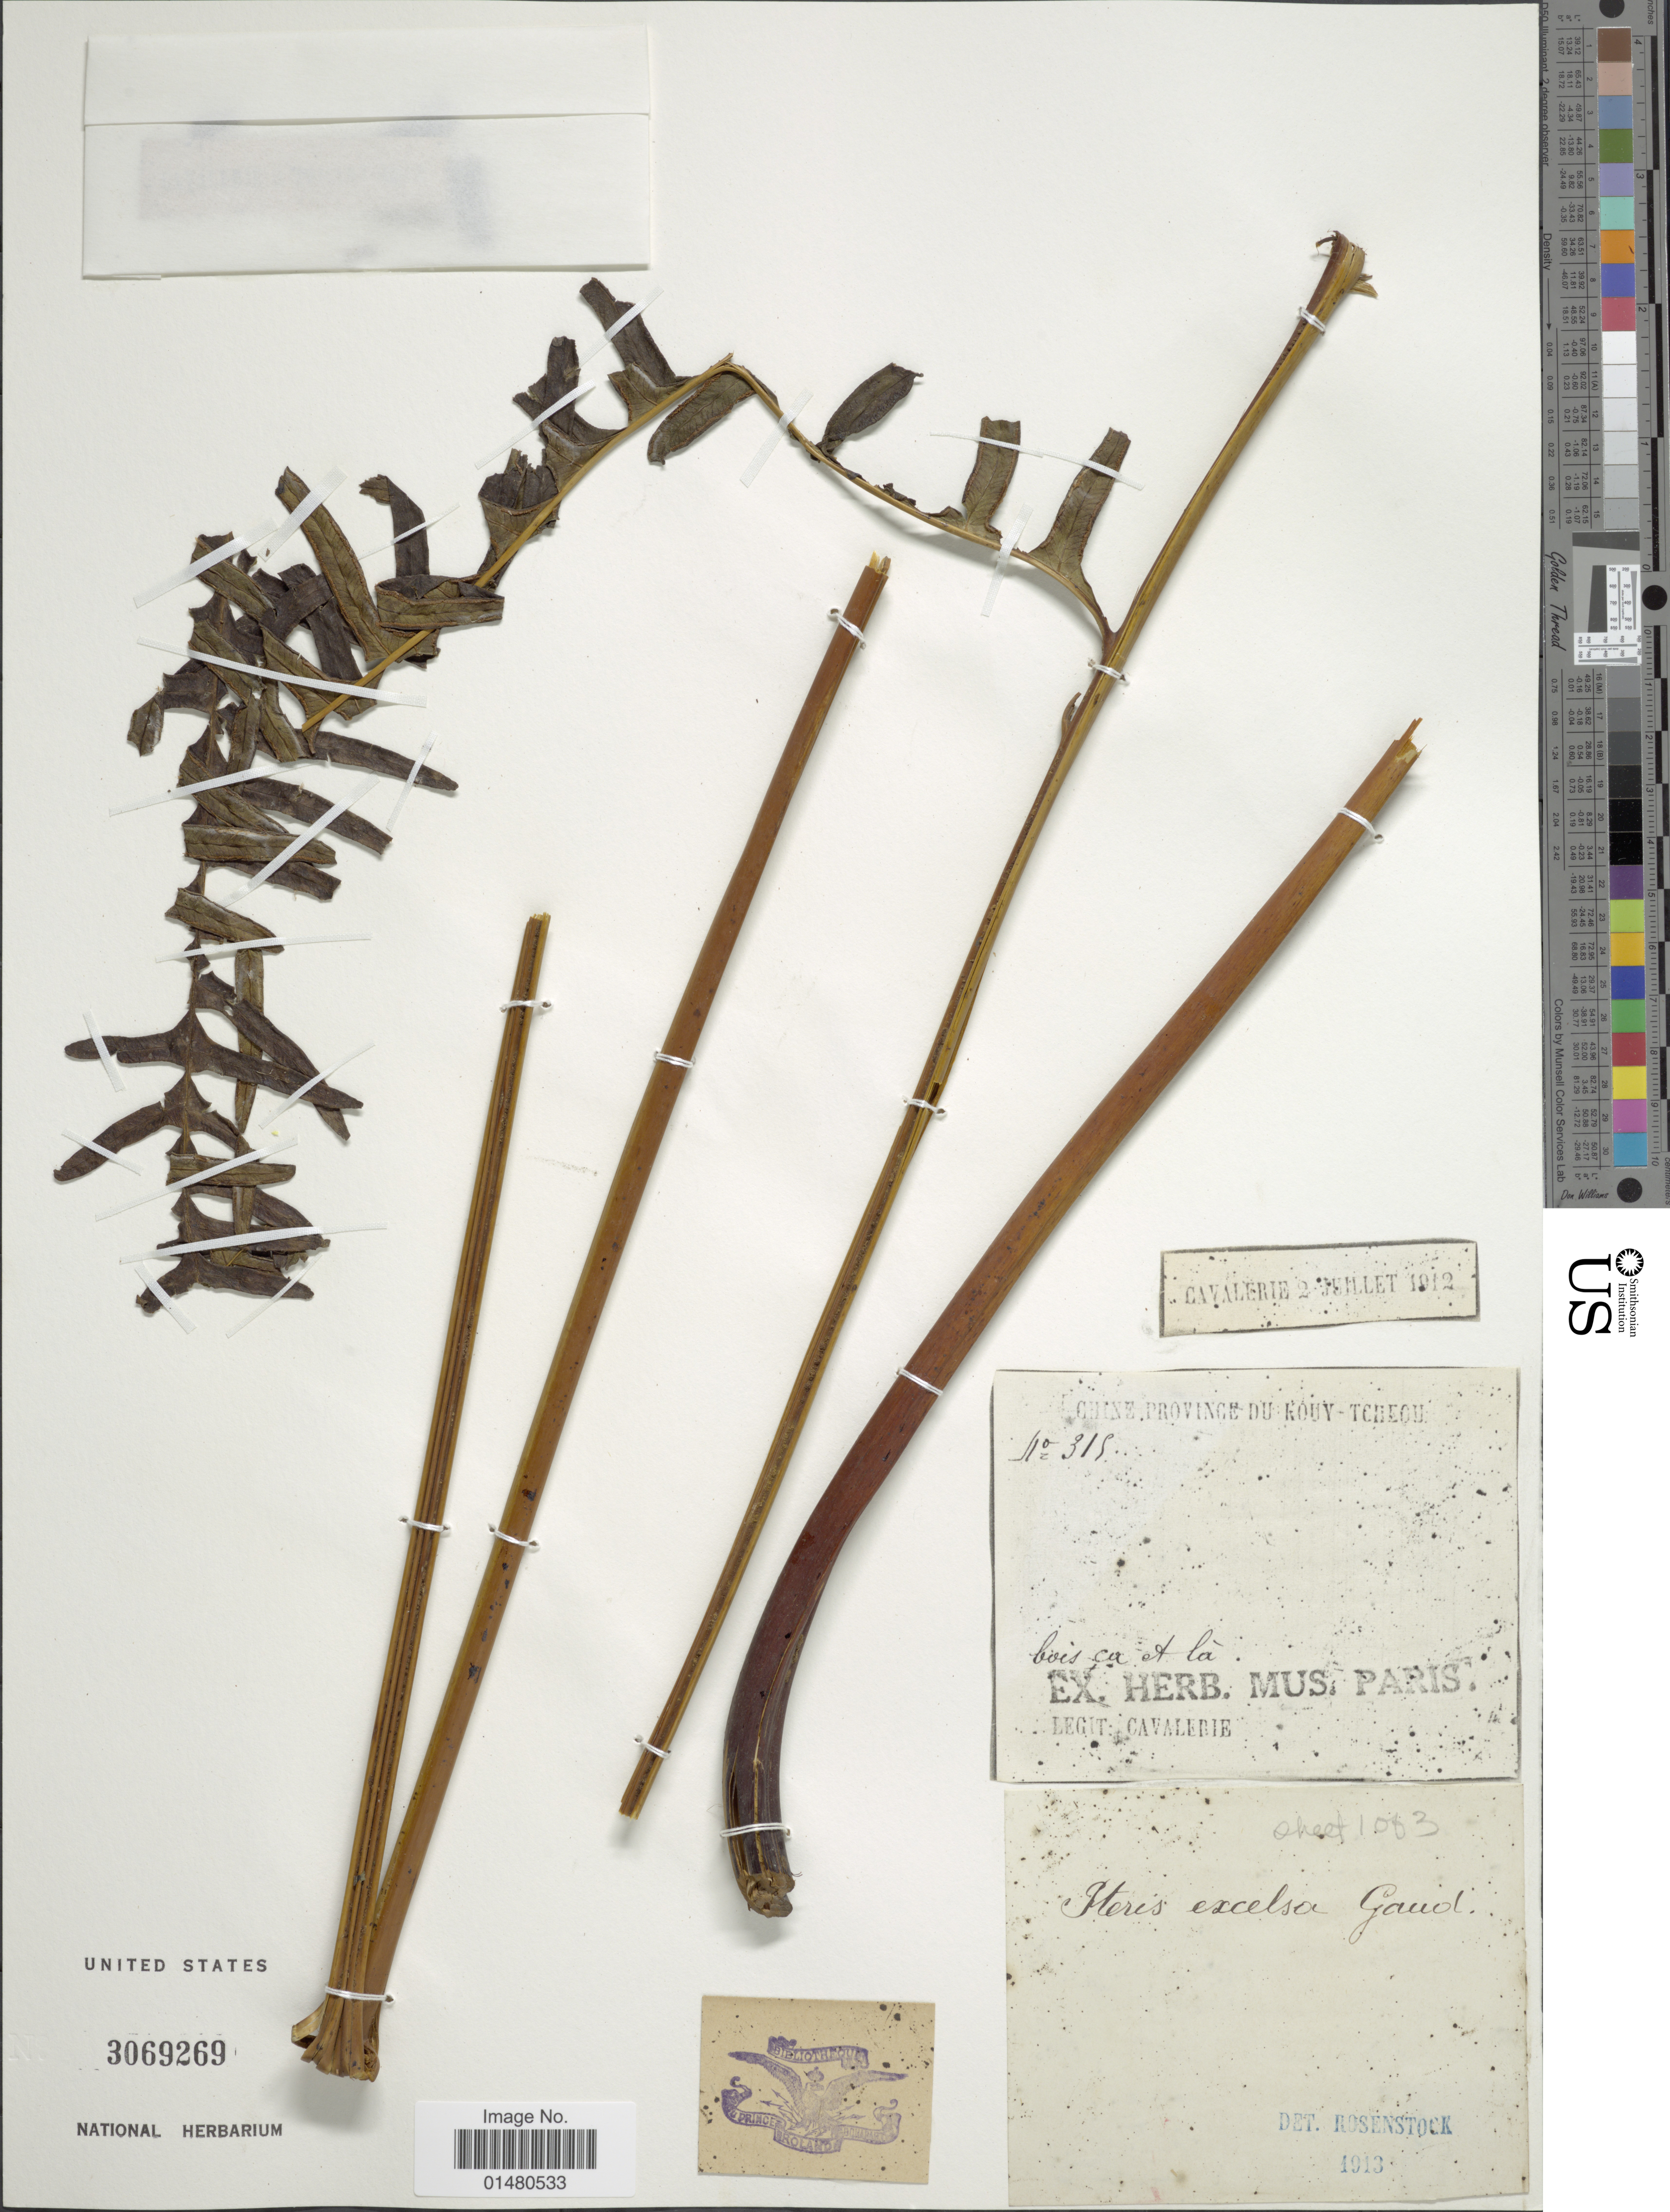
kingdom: Plantae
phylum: Tracheophyta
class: Polypodiopsida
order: Polypodiales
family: Pteridaceae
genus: Pteris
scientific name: Pteris excelsa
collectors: -. Cavalerie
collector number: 319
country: China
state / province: Guizhou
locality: Bois ea A la [interpreted]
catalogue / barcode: US 3069269